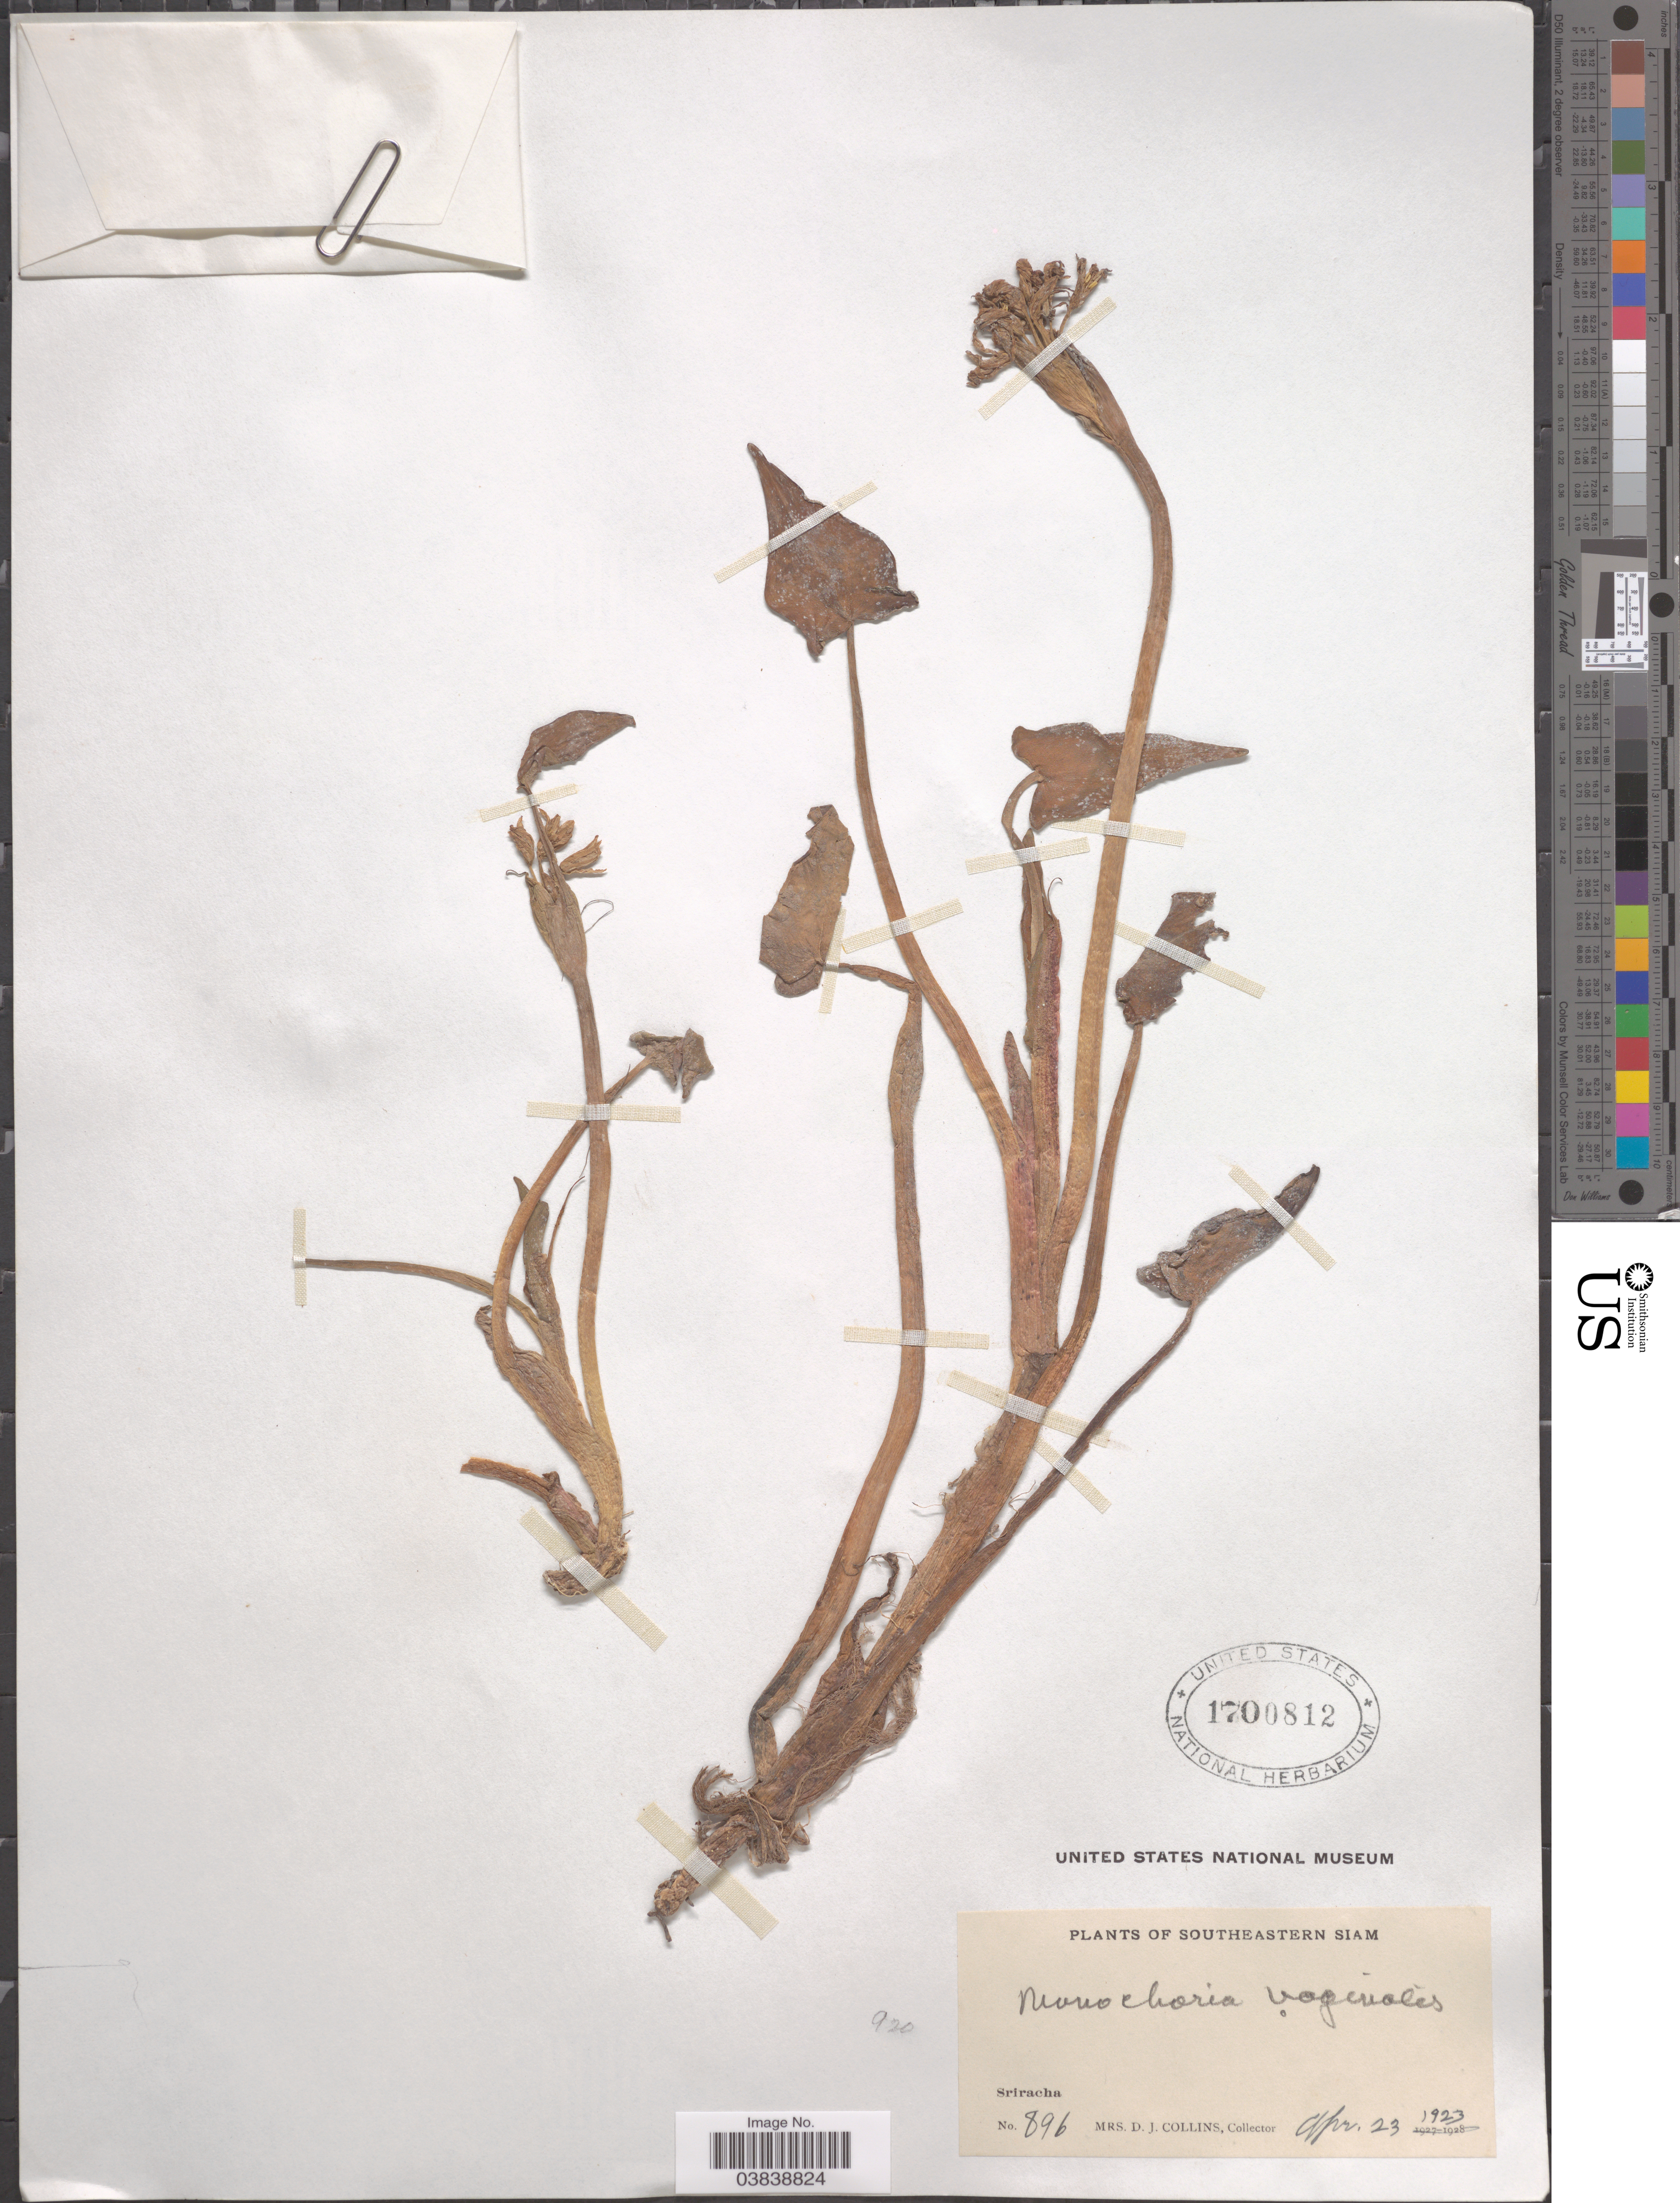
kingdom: Plantae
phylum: Tracheophyta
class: Liliopsida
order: Commelinales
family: Pontederiaceae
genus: Monochoria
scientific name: Monochoria vaginalis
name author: (Burm. f.) C. Presl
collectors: Mrs. D. J. Collins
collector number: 896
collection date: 1923-04-23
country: Thailand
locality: Southeastern Siam. Sriracha.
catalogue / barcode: US 1700812